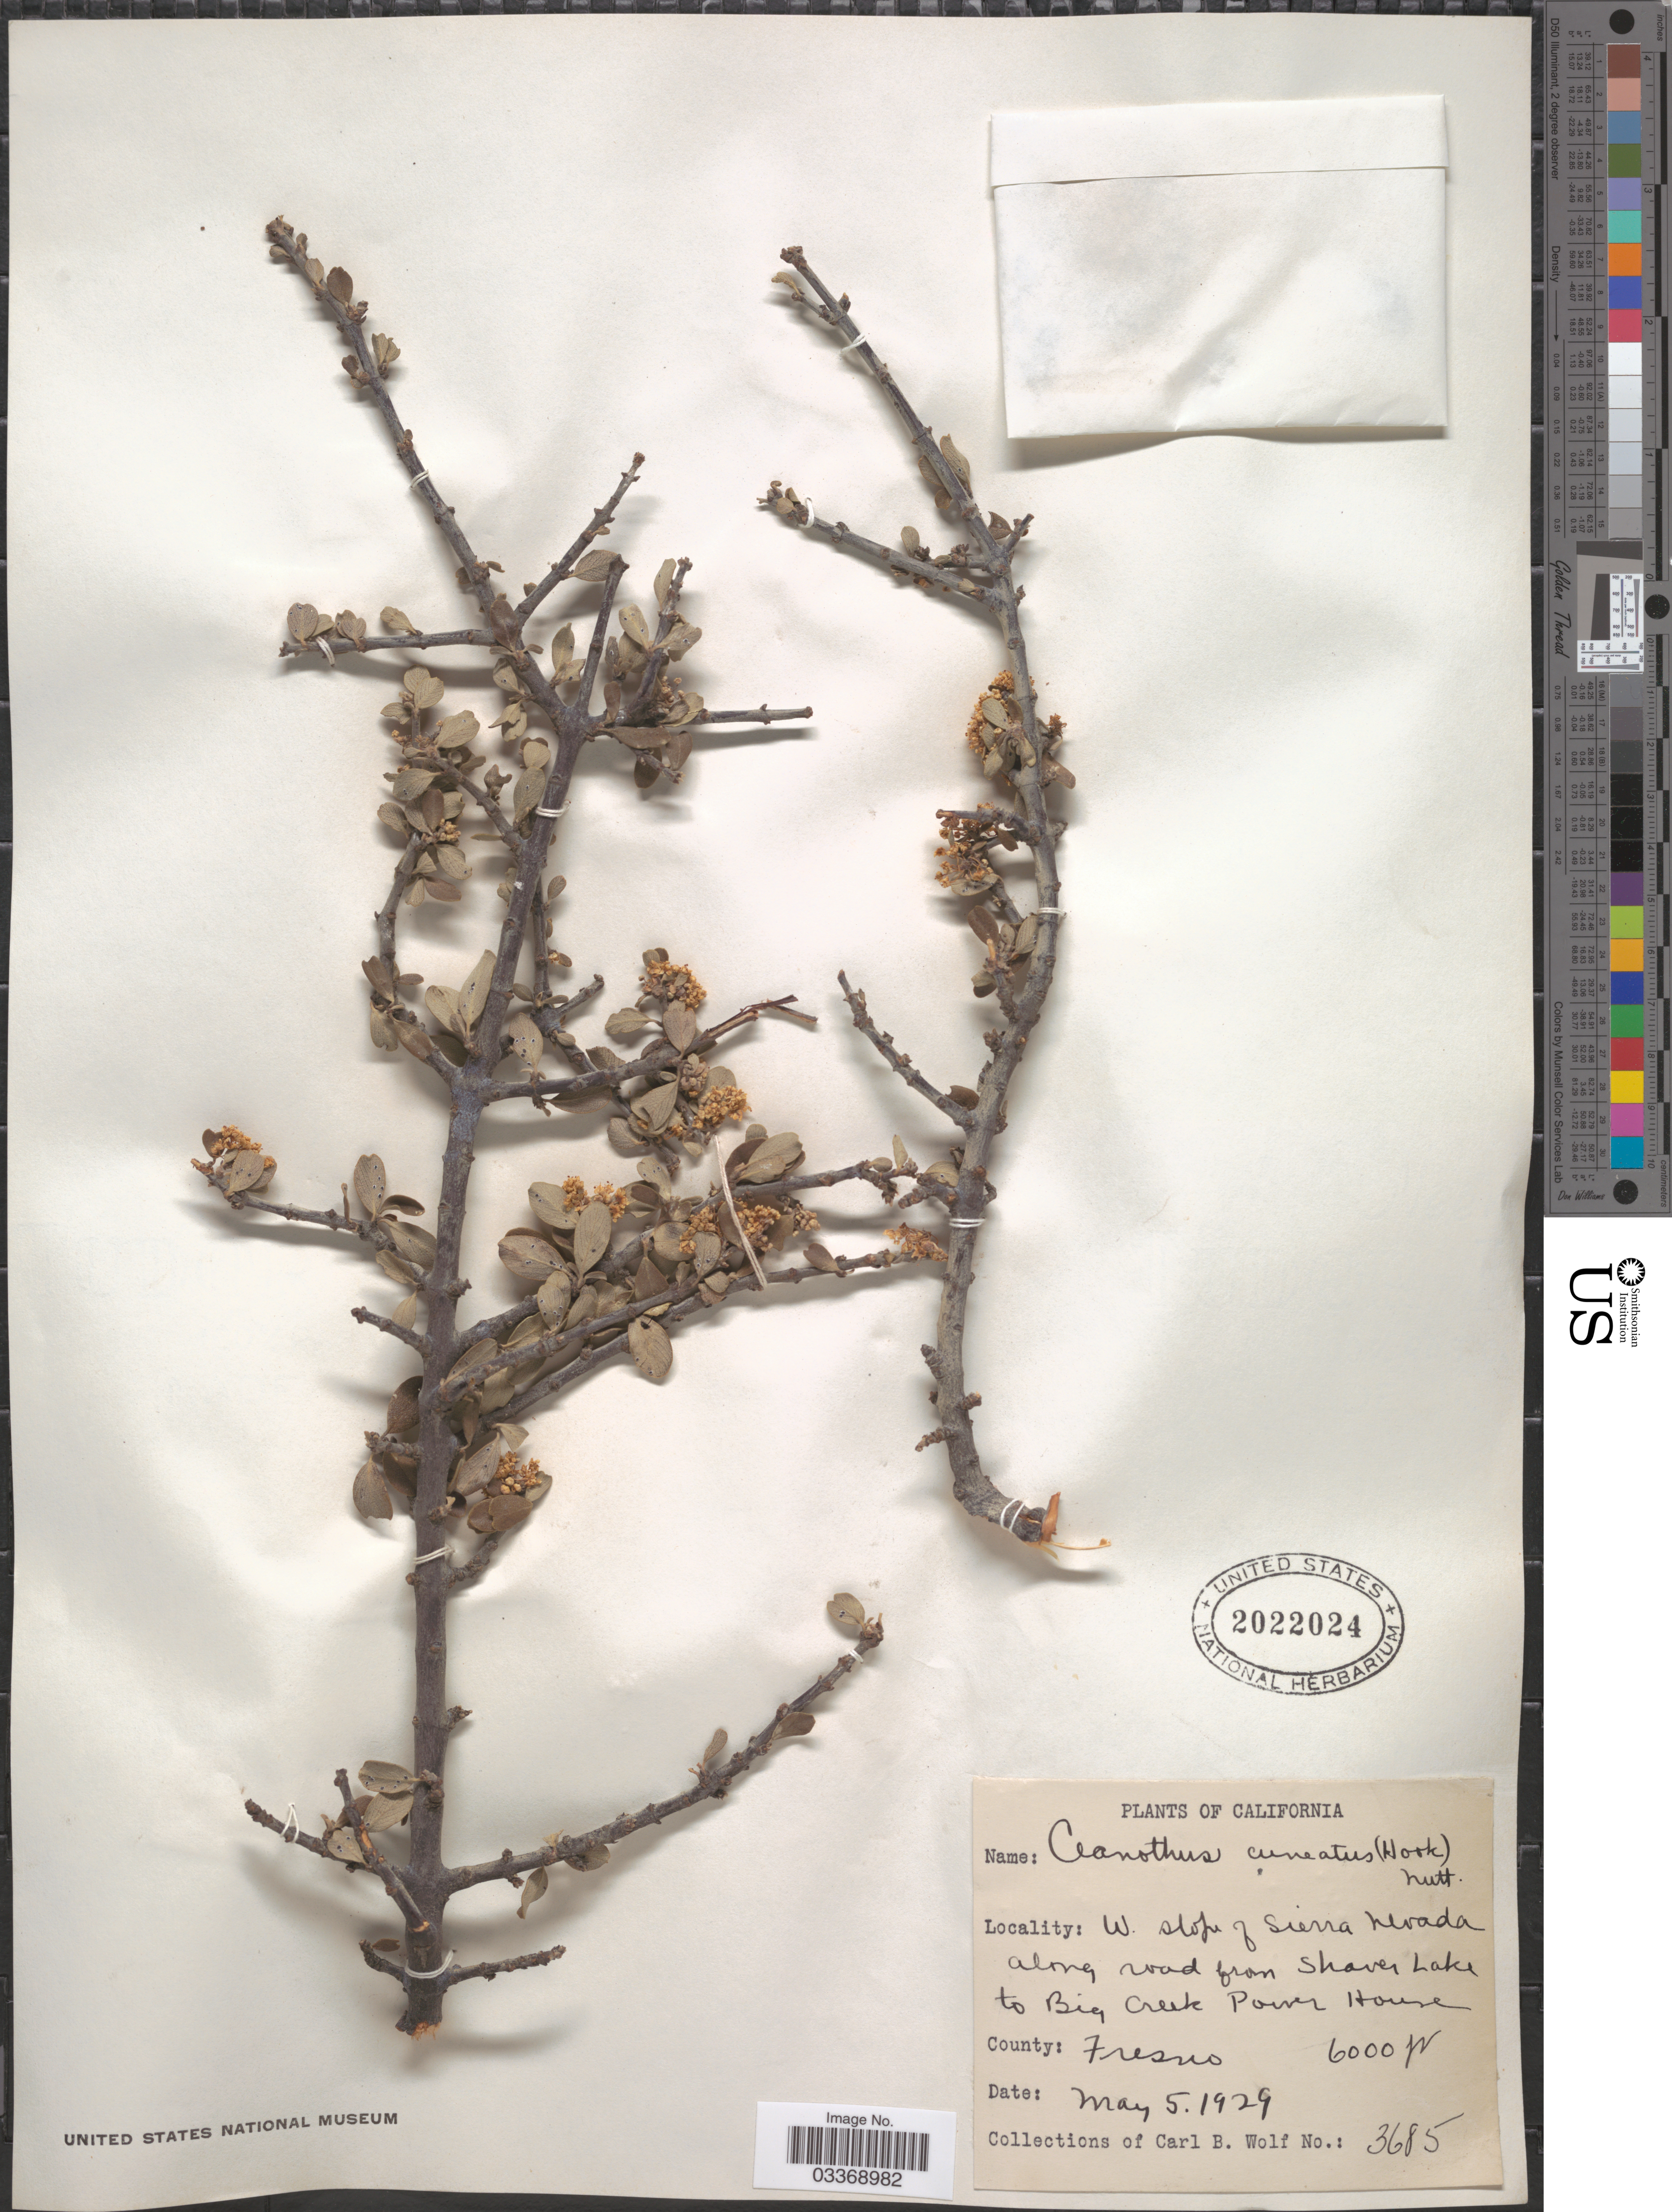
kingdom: Plantae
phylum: Tracheophyta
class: Magnoliopsida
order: Rosales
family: Rhamnaceae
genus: Ceanothus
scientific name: Ceanothus cuneatus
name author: (Hook.) Nutt.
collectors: C. B. Wolf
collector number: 3685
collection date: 1929-05-05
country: United States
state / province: California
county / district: Fresno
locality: W. slope of Sierra Nevada along road from Shaver Lake to Big Creek Power House. County: Fresno.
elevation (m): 183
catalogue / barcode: US 2022024